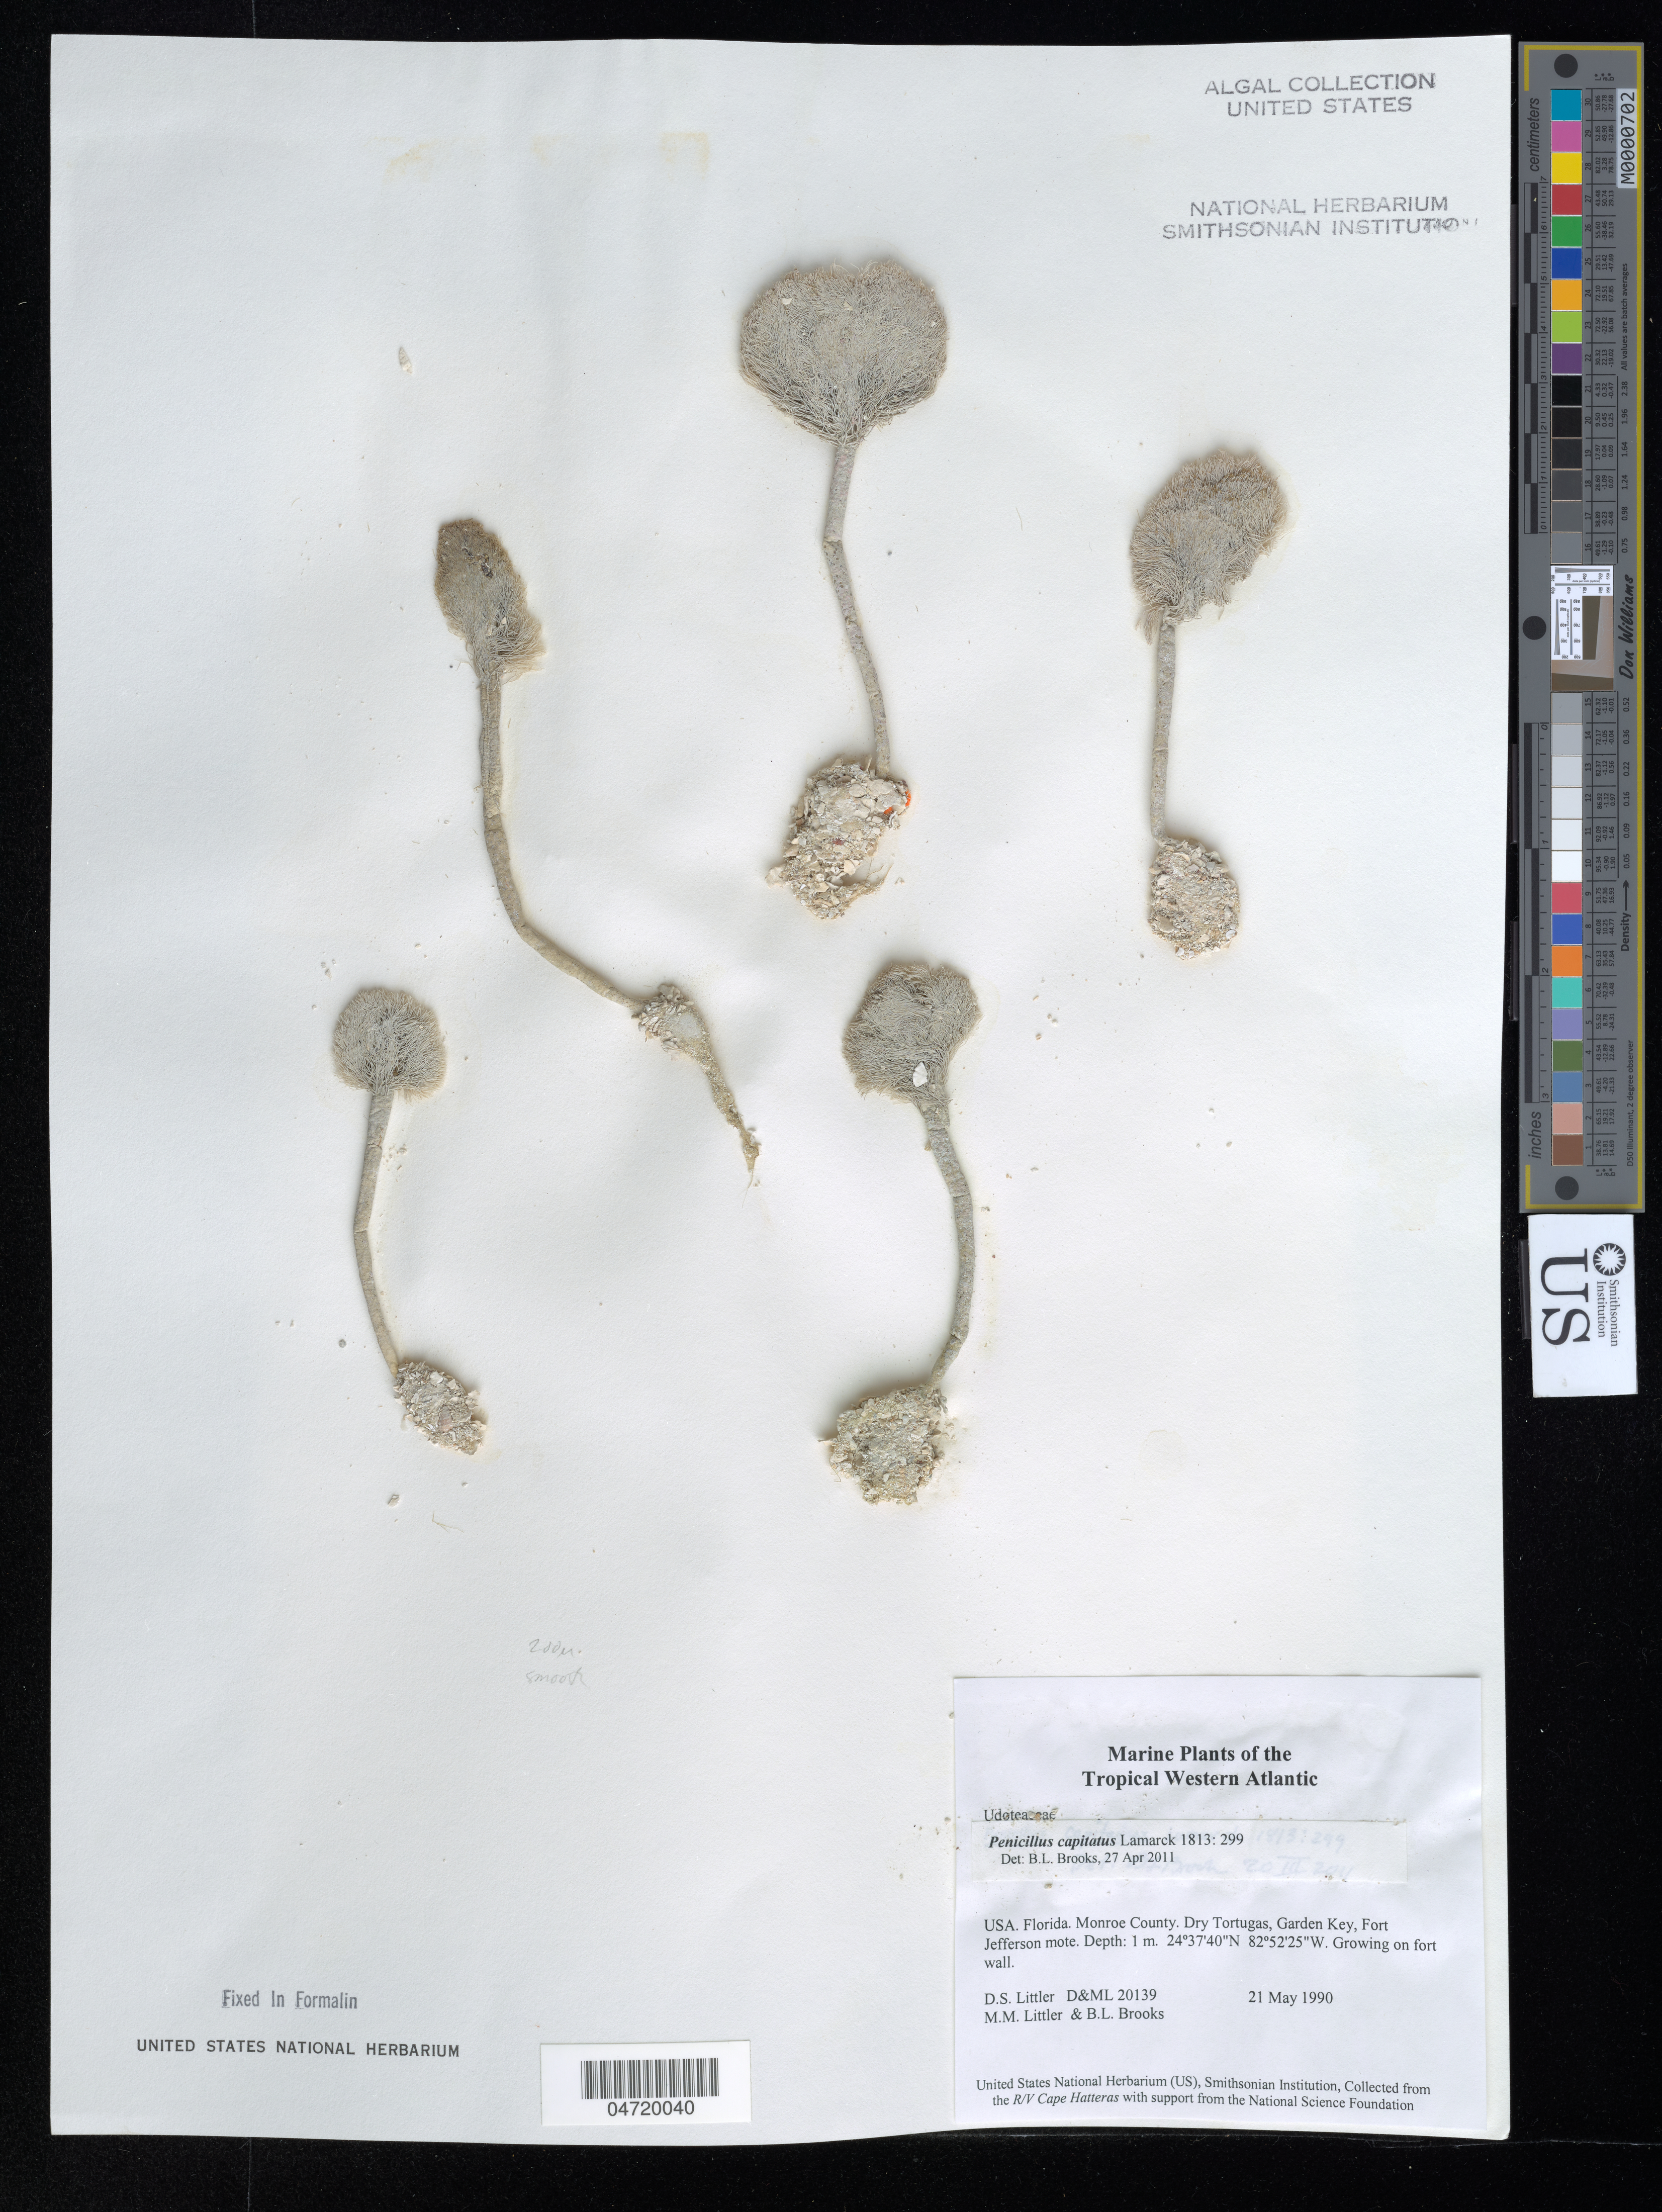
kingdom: Plantae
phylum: Chlorophyta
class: Ulvophyceae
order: Bryopsidales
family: Udoteaceae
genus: Penicillus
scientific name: Penicillus capitatus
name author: Lam.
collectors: D. S. Littler, M. M. Littler & B. Brooks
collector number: D&ML20139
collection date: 1990-05-21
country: United States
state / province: Florida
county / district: Monroe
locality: Monroe County. Dry Tortugas, Garden Key, Fort Jefferson mote. On fort wall.